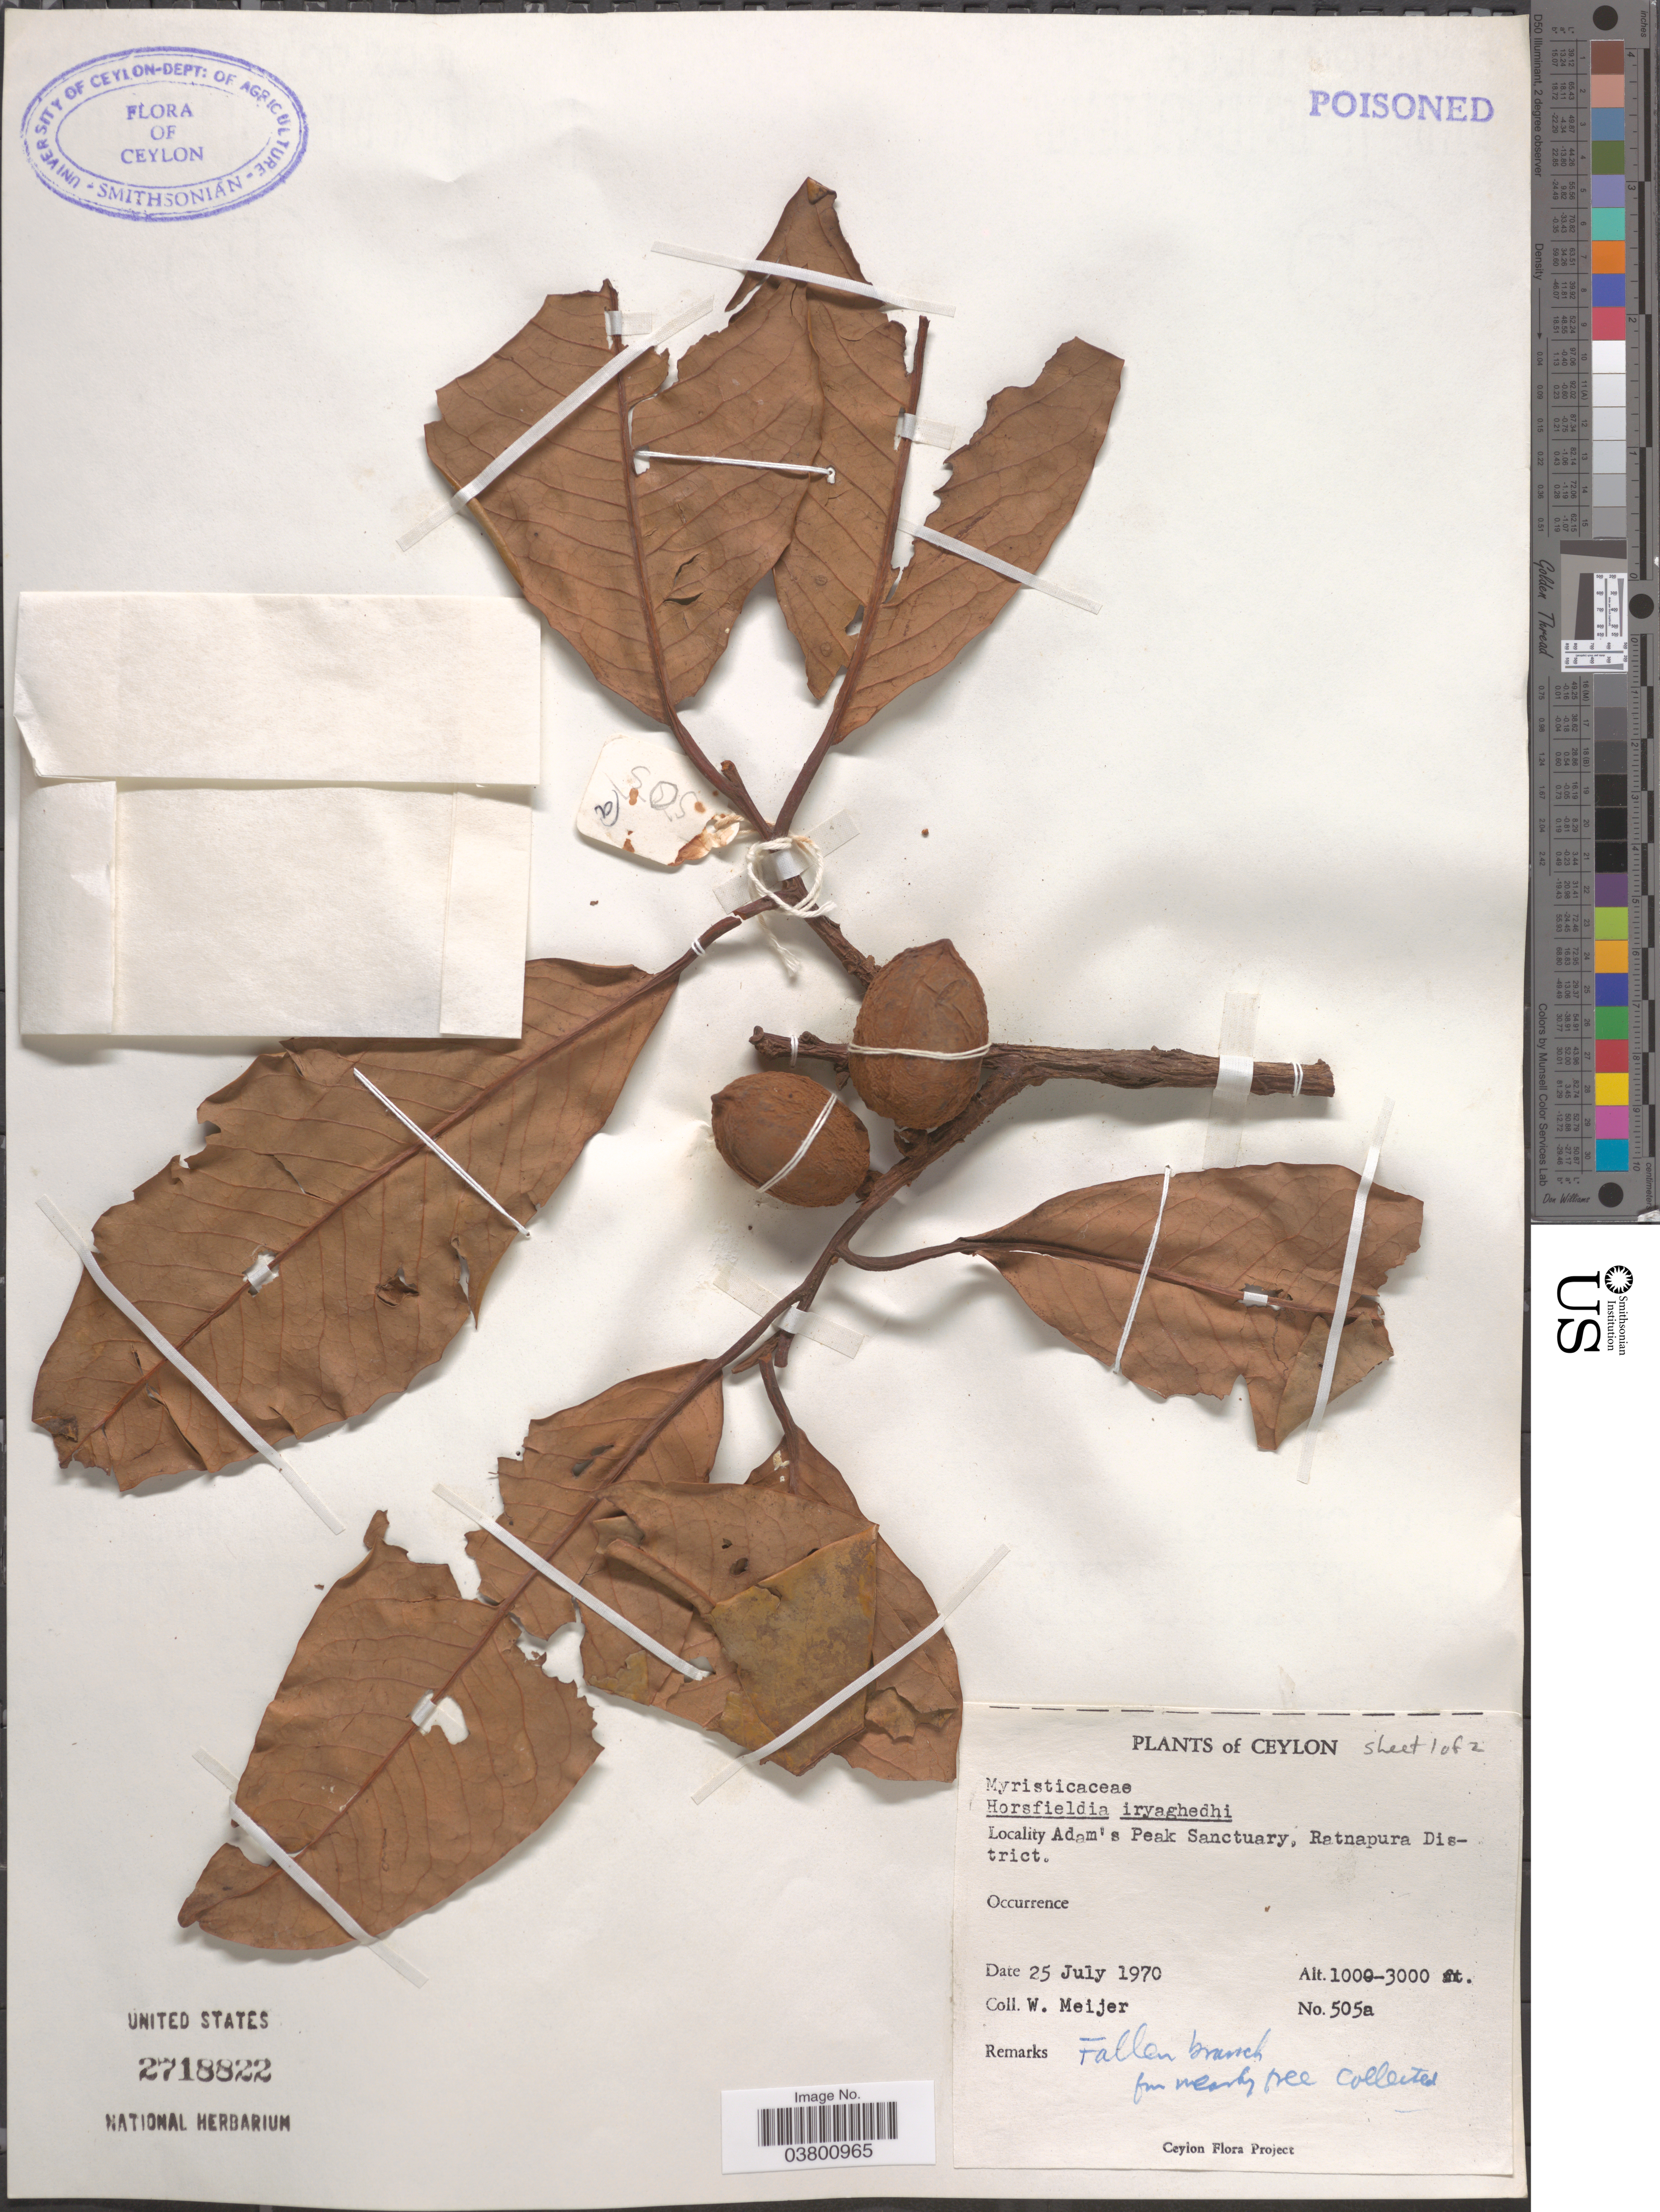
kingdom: Plantae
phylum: Tracheophyta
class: Magnoliopsida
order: Magnoliales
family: Myristicaceae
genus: Horsfieldia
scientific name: Horsfieldia iryaghedhi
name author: (Gaertn.) Warb.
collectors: W. Meijer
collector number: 505a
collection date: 1970-07-25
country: Sri Lanka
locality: Ceylon. Adam's Peak Sanctuary, Ratnapura District.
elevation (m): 305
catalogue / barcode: US 2718822